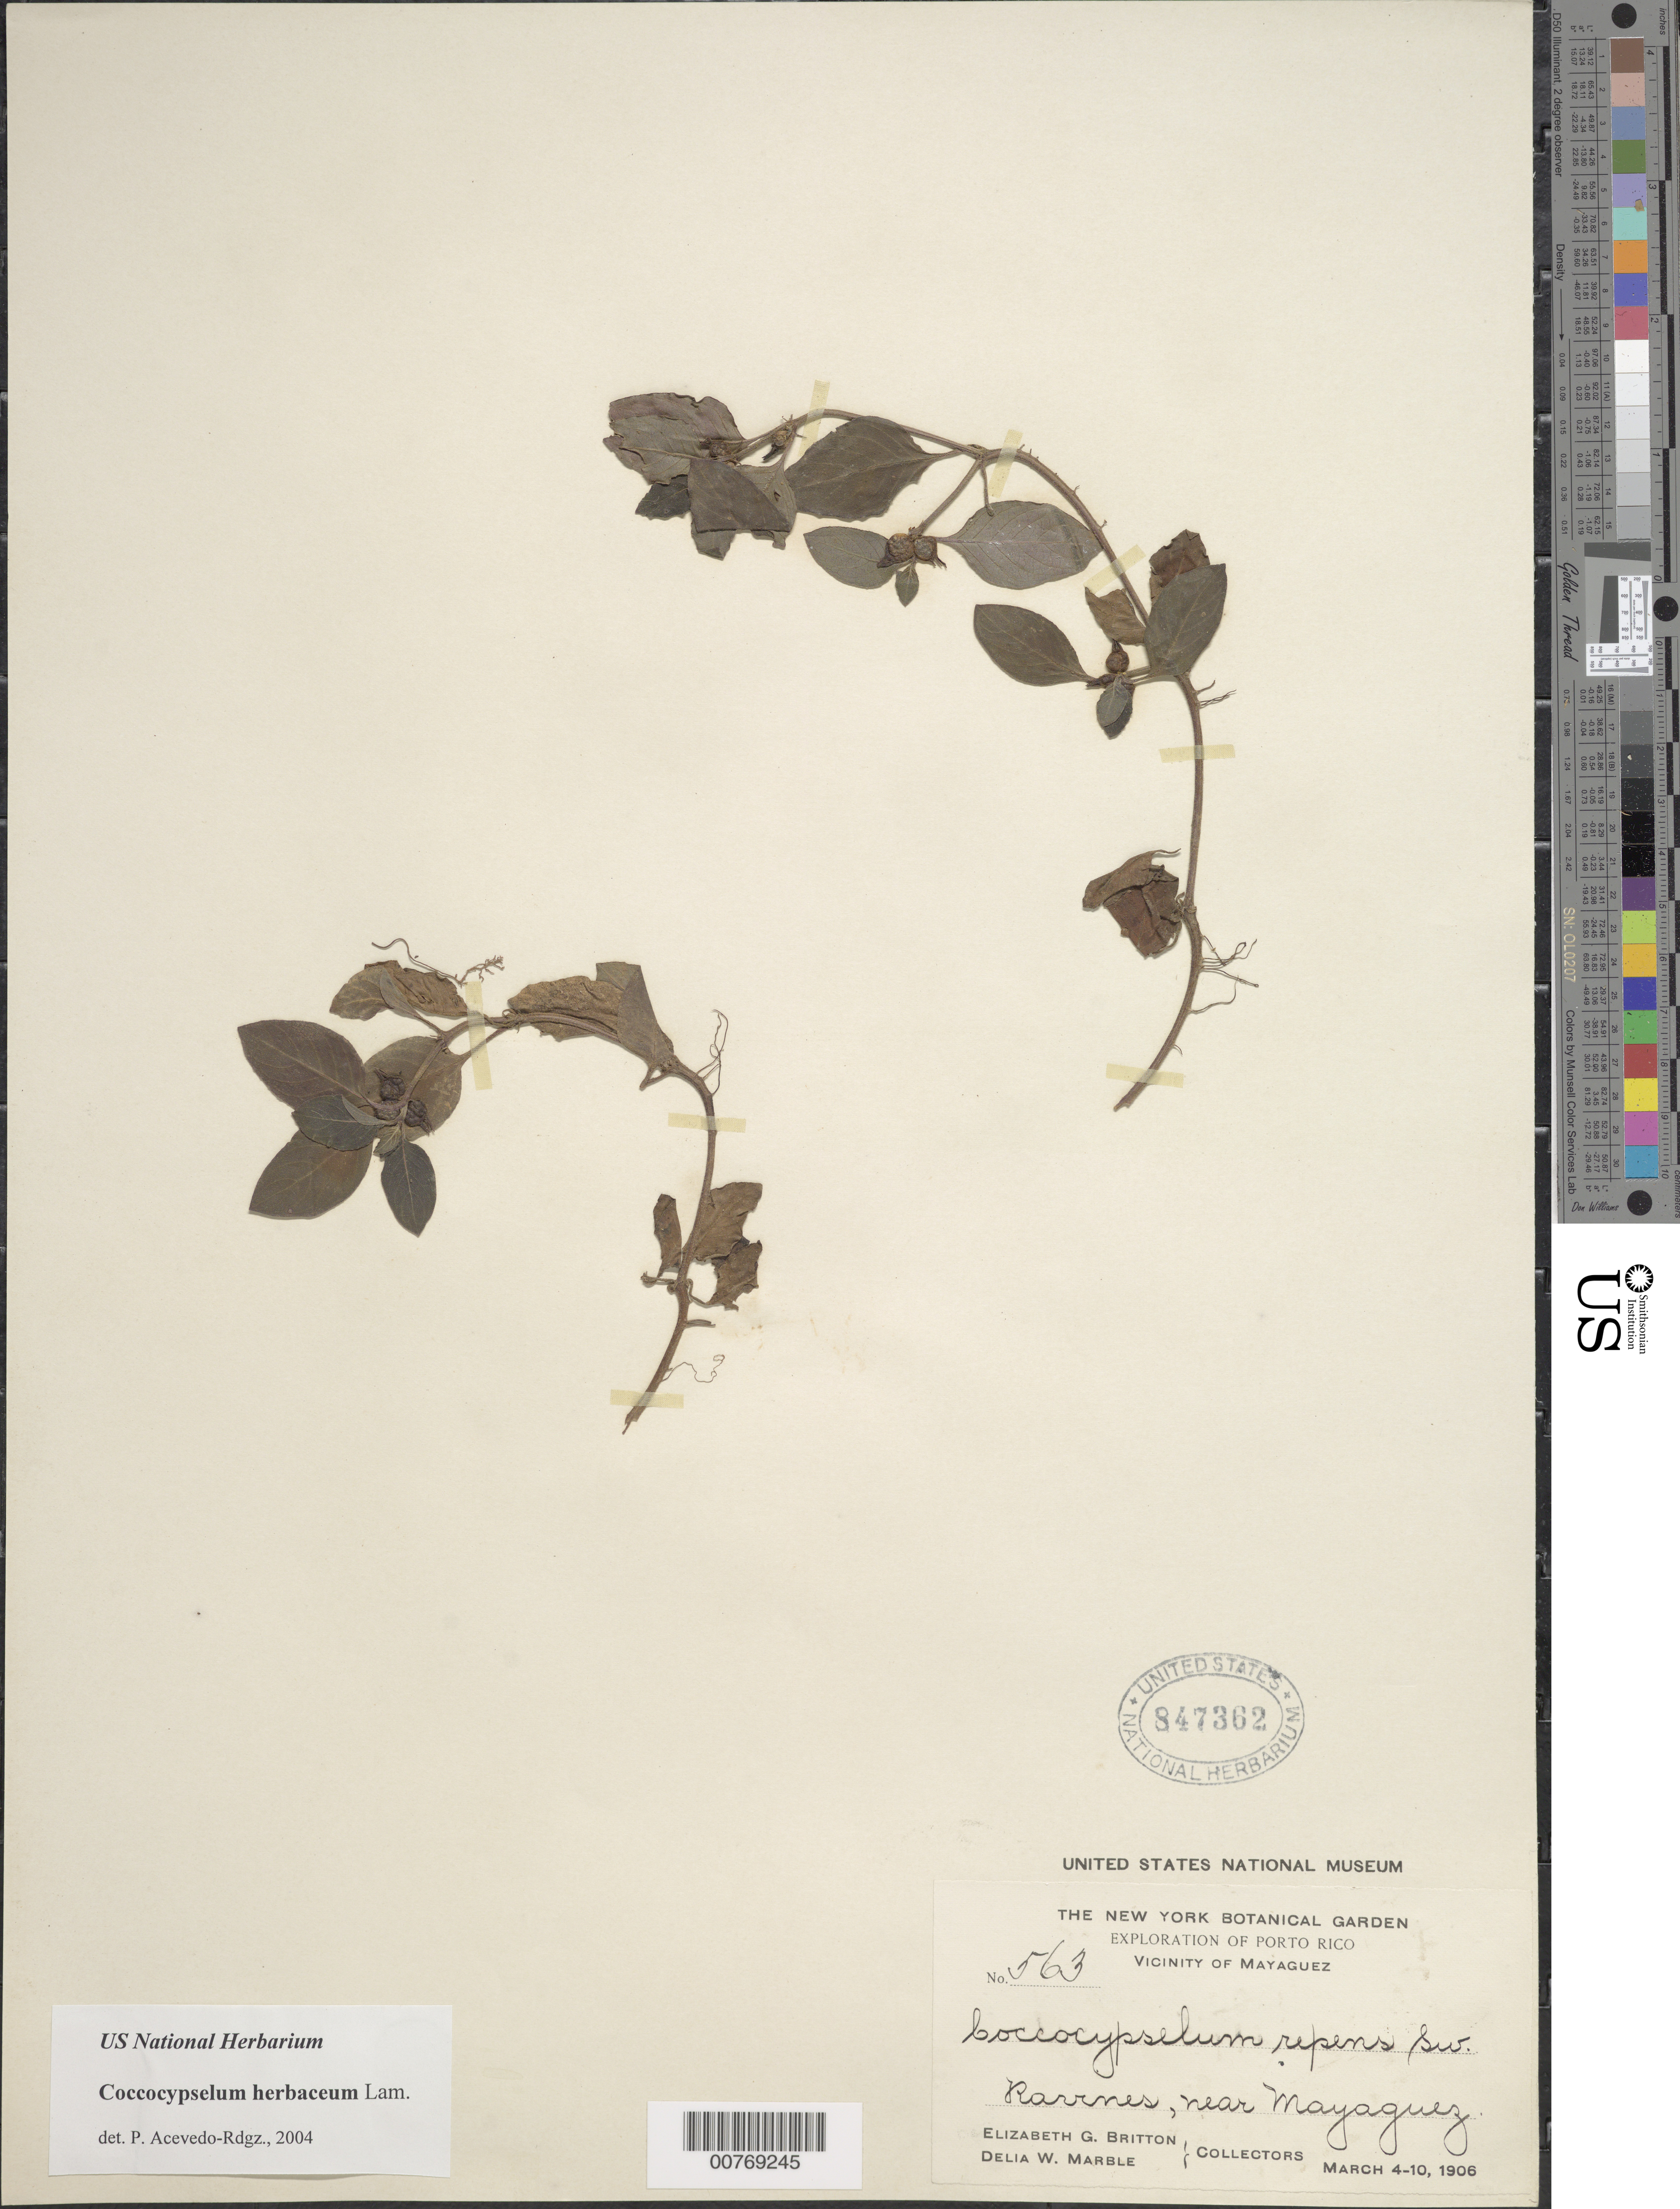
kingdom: Plantae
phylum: Tracheophyta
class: Magnoliopsida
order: Gentianales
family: Rubiaceae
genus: Coccocypselum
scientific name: Coccocypselum repens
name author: Sw.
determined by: Acevedo-Rodríguez, P., (BOT), Smithsonian Institution - National Museum of Natural History (UNITED STATES)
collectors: E. G. Britton & D. W. Marble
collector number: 563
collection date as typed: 04 Mar 1906 to 10 Mar 1906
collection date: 1906-03-04/1906-03-10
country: Puerto Rico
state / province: Mayagüez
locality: Ravines, near Mayaguez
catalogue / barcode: US 847362